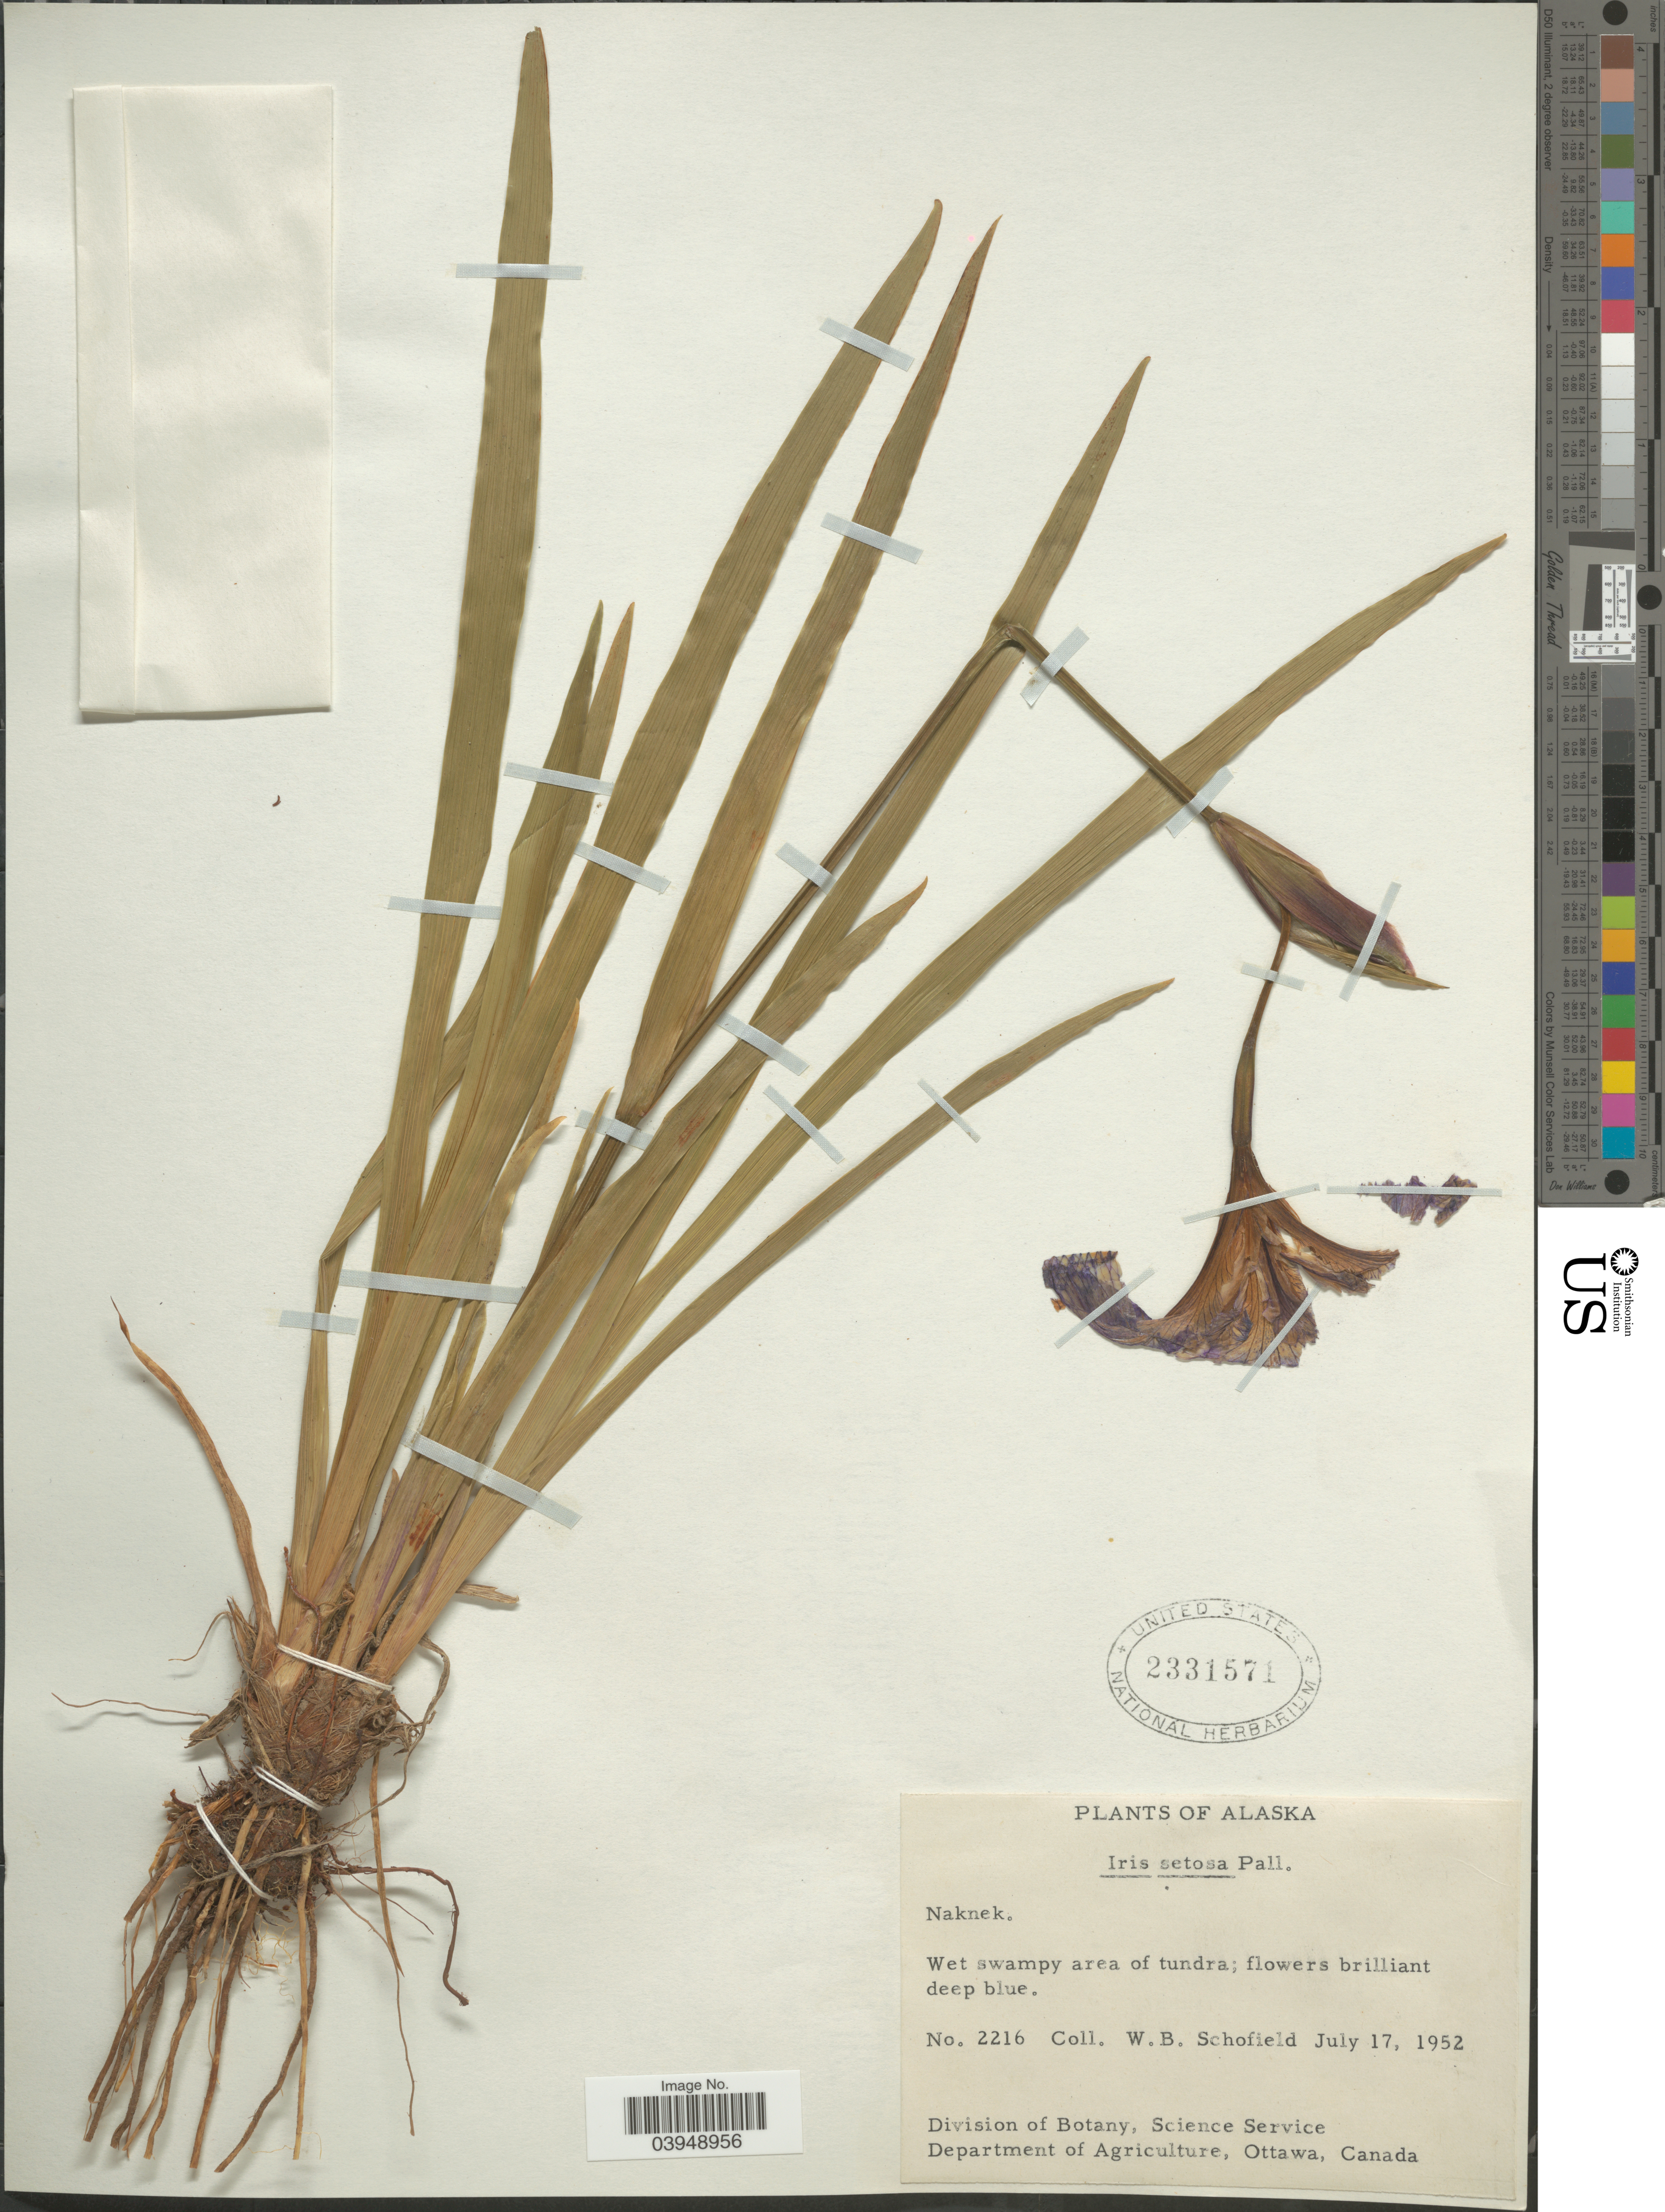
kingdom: Plantae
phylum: Tracheophyta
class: Liliopsida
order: Asparagales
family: Iridaceae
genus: Iris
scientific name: Iris setosa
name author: Pall. ex Link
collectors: W. Schofield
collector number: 2216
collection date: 1952-07-17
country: United States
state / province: Alaska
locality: Naknek.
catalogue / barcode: US 2331571